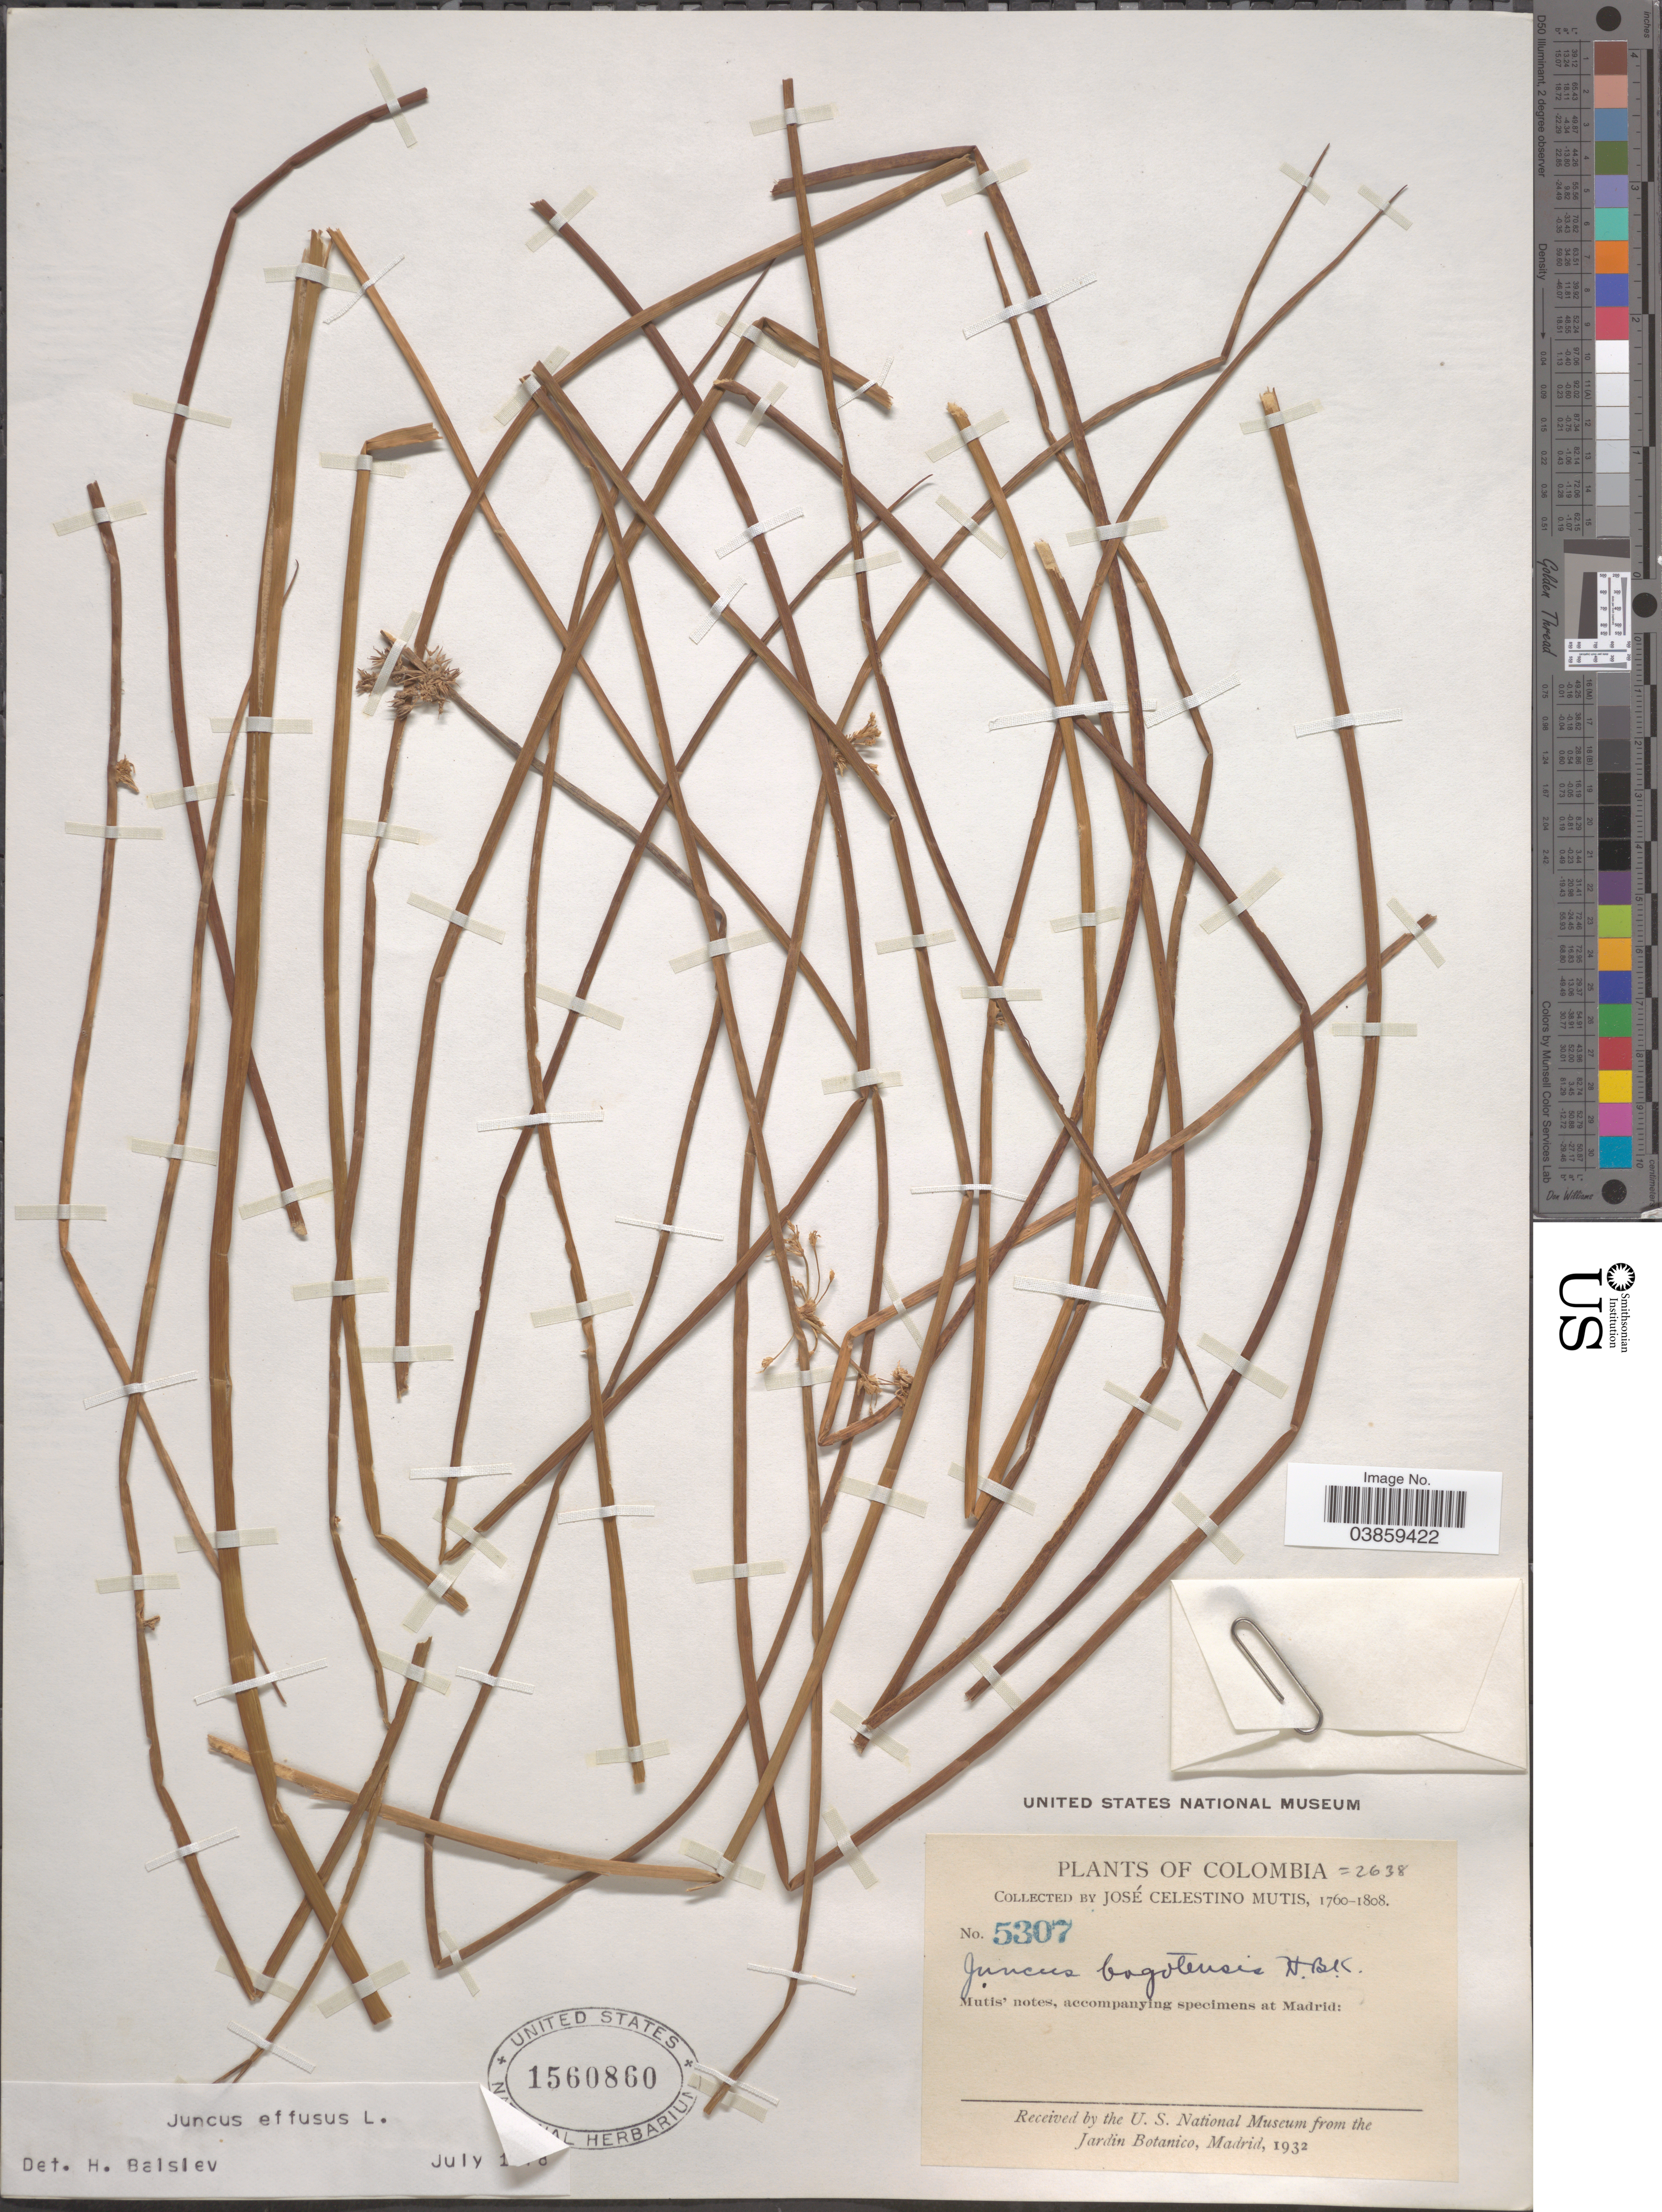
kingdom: Plantae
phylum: Tracheophyta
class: Liliopsida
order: Poales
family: Juncaceae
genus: Juncus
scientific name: Juncus effusus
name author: L.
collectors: J. C. B. Mutis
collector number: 5307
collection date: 1760/1808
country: Colombia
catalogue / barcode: US 1560860